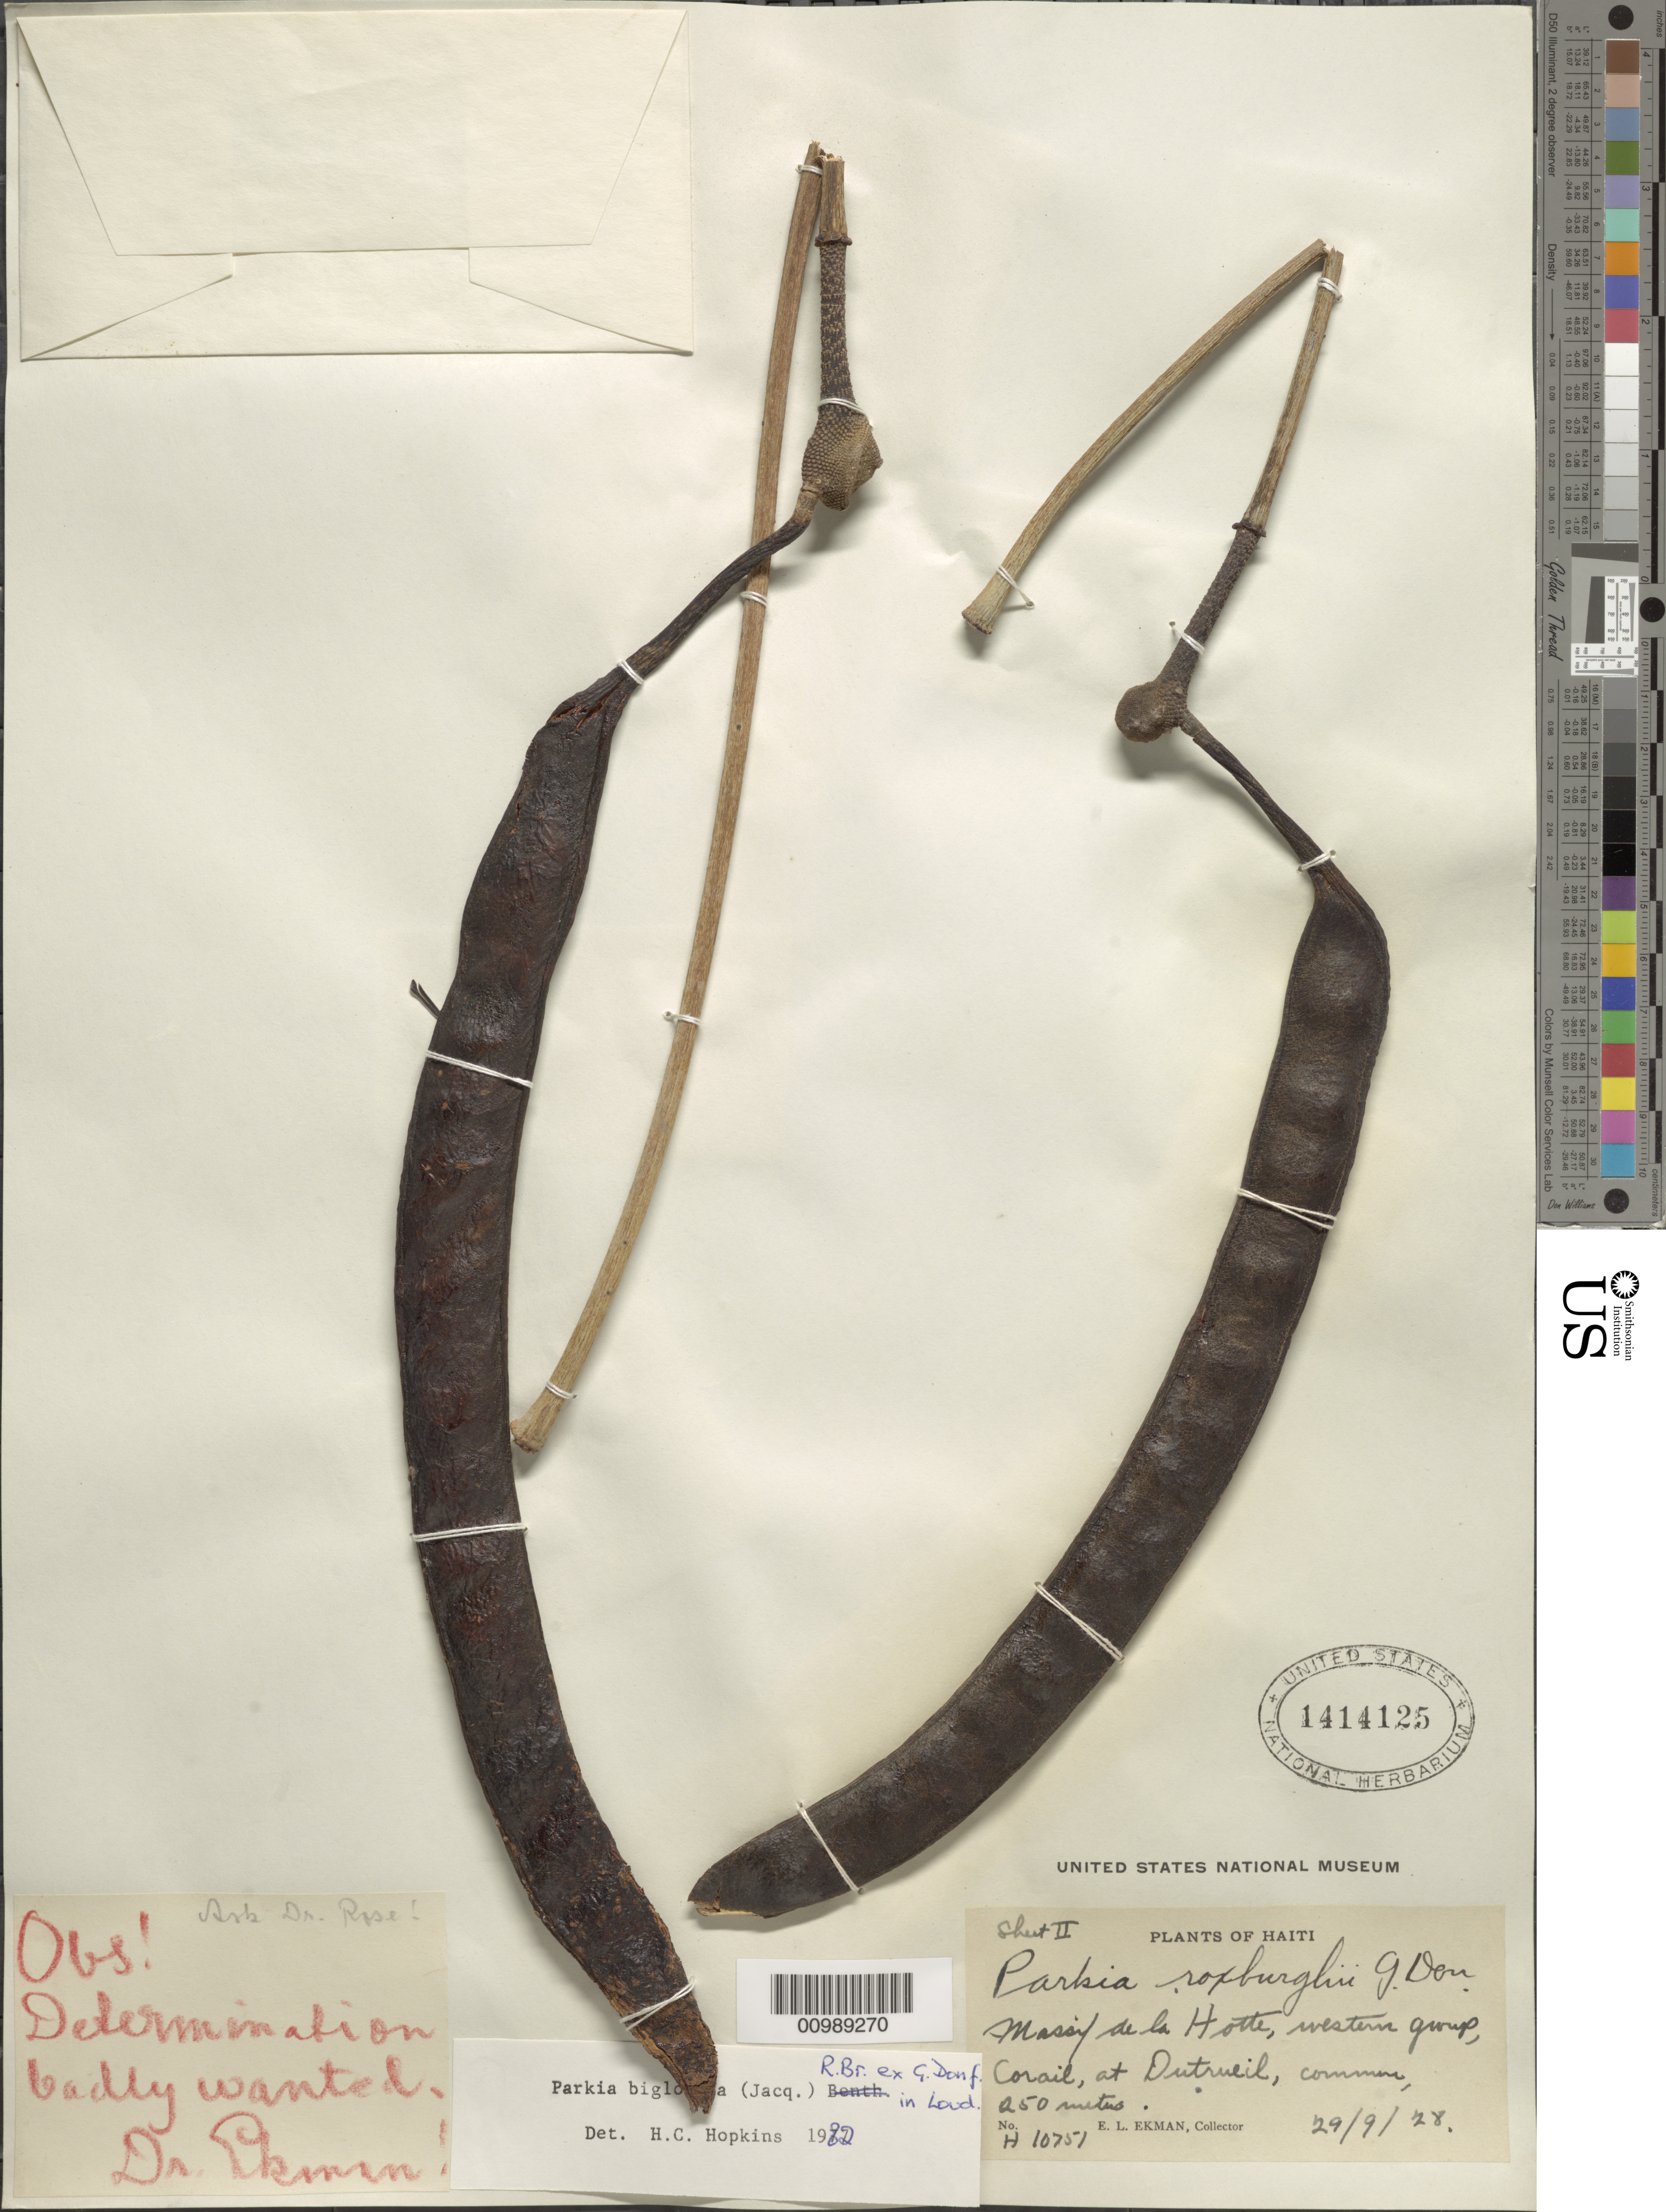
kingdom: Plantae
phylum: Tracheophyta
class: Magnoliopsida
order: Fabales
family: Fabaceae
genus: Parkia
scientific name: Parkia biglobosa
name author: (Jacq.) R. Br. ex G. Don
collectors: E. L. Ekman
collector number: H 10751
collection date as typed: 29 Sep 1928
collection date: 1928-09-29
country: Haiti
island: Hispaniola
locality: Massif de la Hotte, w group, Corail, at Dutrueil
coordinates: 0 N, 0 E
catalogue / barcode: US 1414125